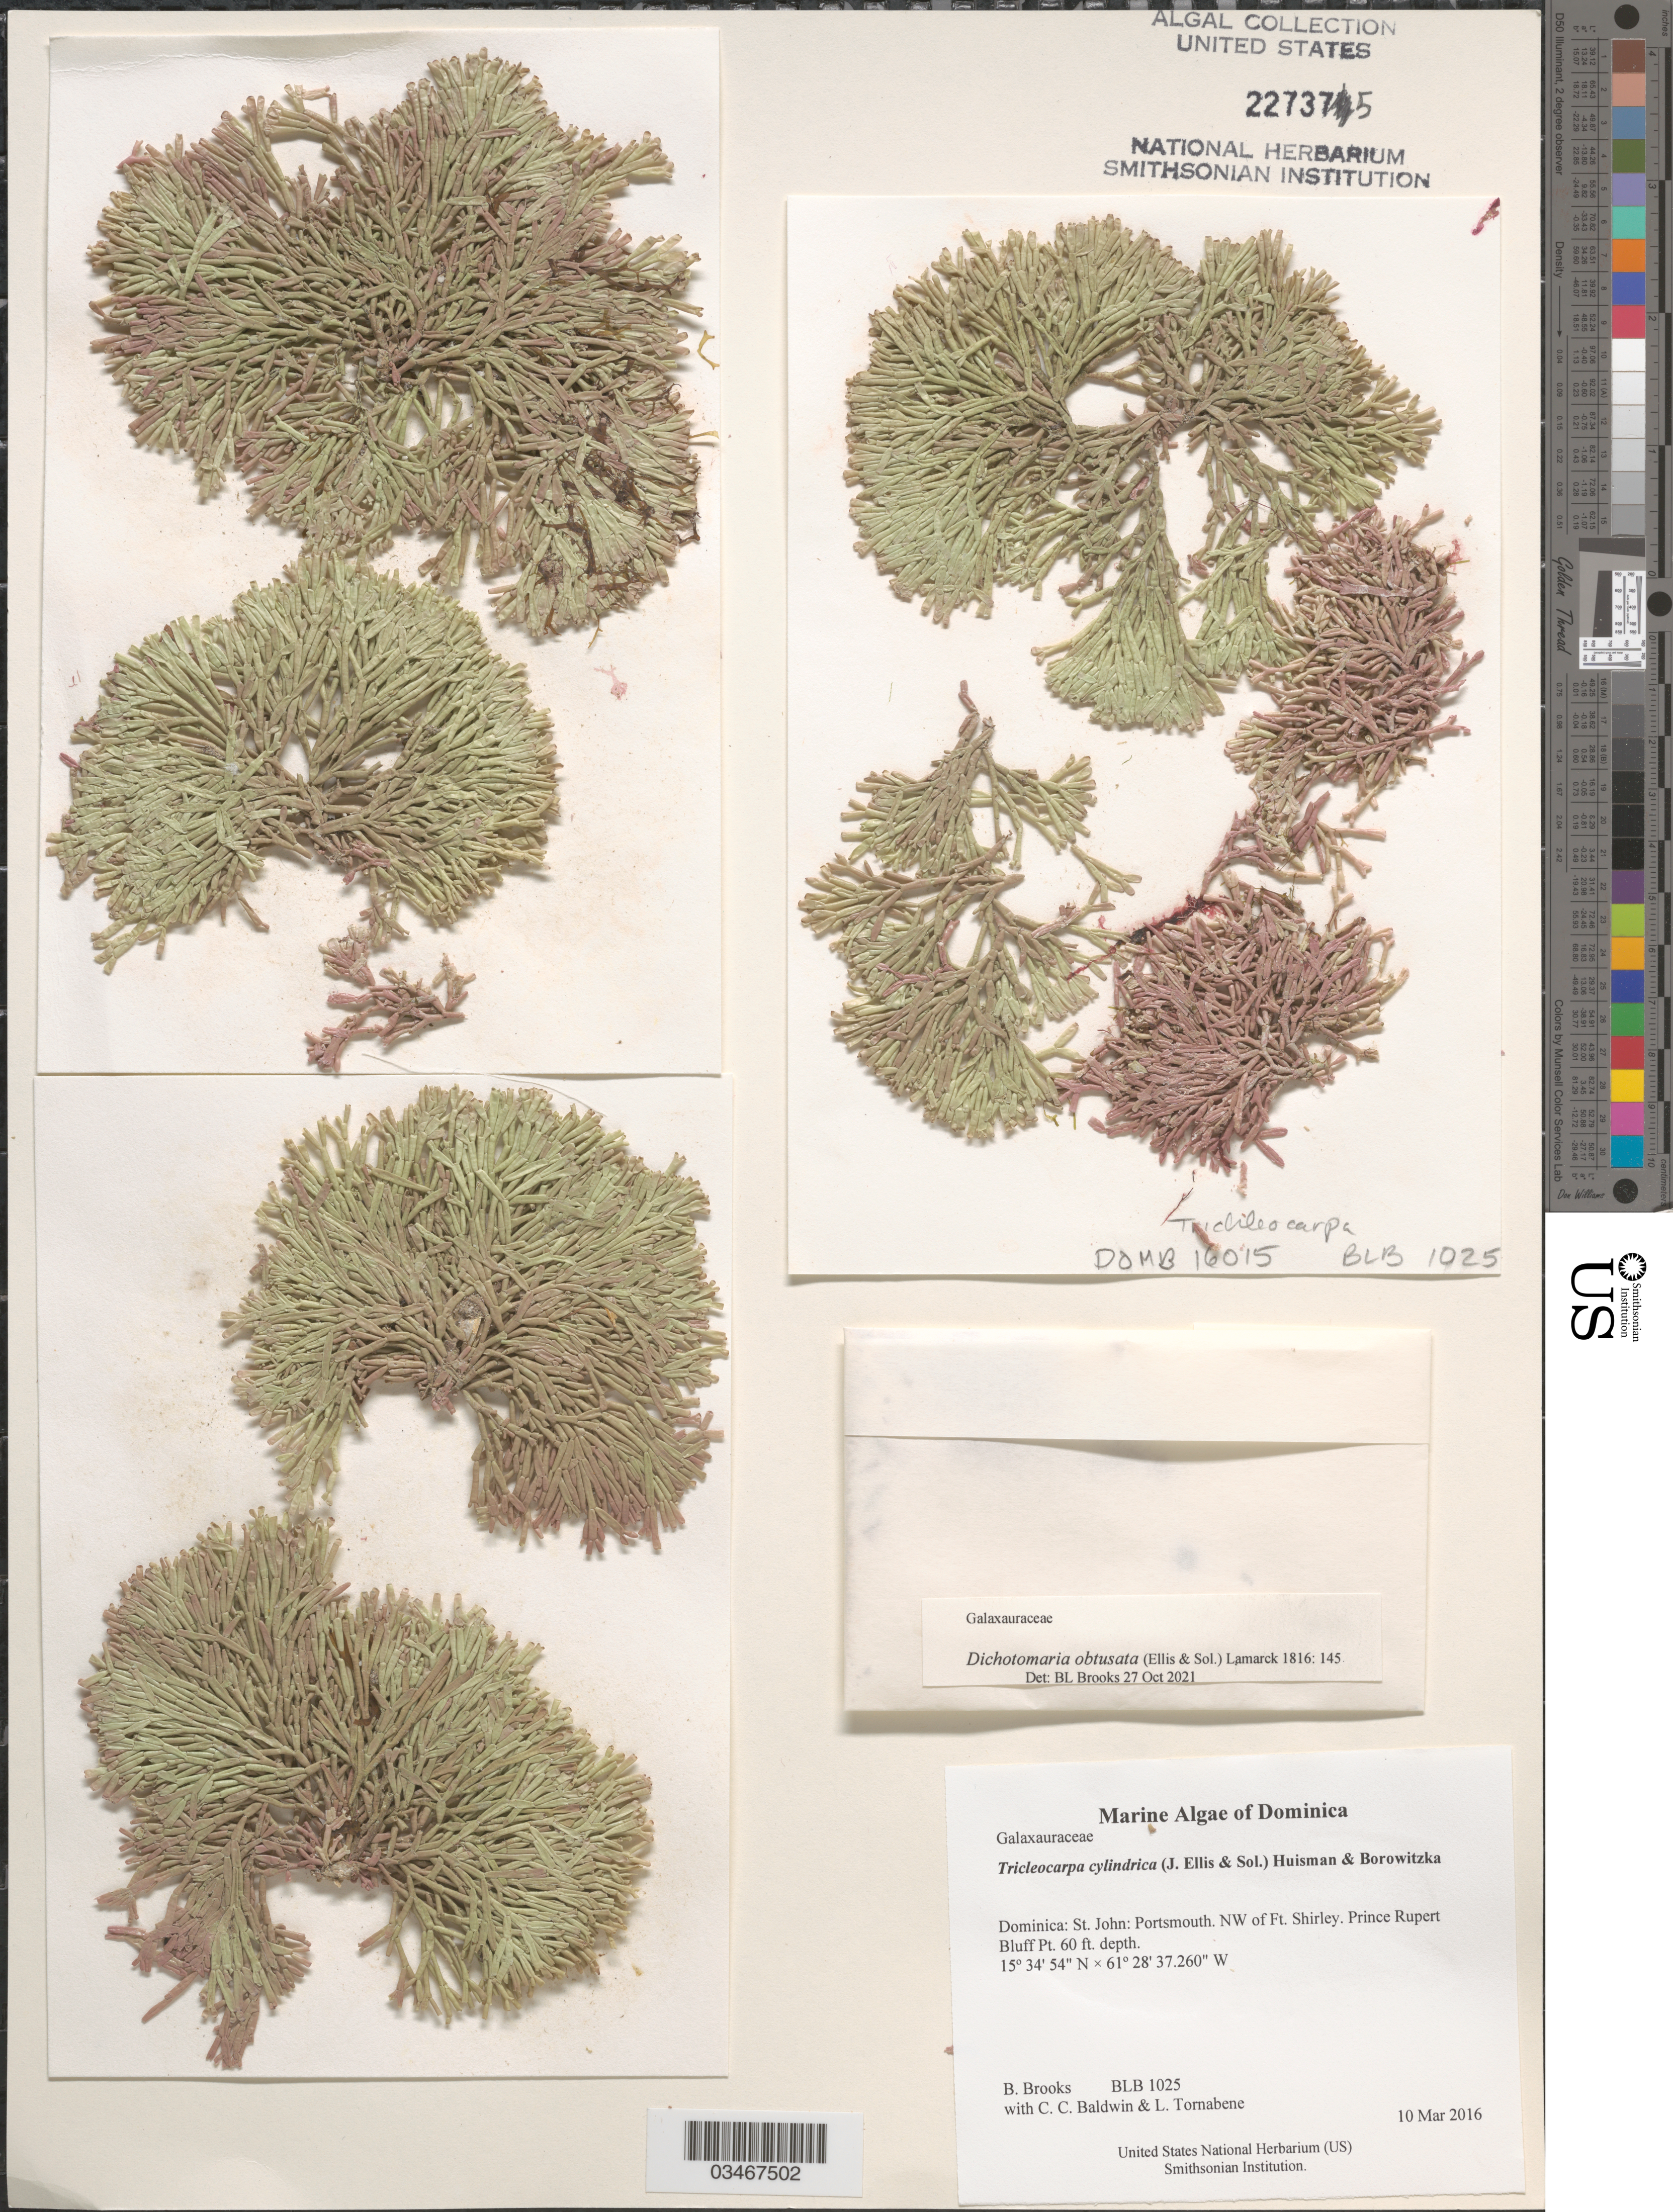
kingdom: Plantae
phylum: Rhodophyta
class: Florideophyceae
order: Nemaliales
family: Galaxauraceae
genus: Dichotomaria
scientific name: Dichotomaria obtusata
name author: (Ellis & Sol.) Lam.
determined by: Brooks, B. L.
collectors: B. Brooks, C. C. Baldwin & L. Tornabene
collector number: BLB 1025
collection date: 2016-03-10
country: Dominica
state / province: St. John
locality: Portsmouth. NW of Ft. Shirley. Prince Rubert Bluff Pt.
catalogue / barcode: US 227375